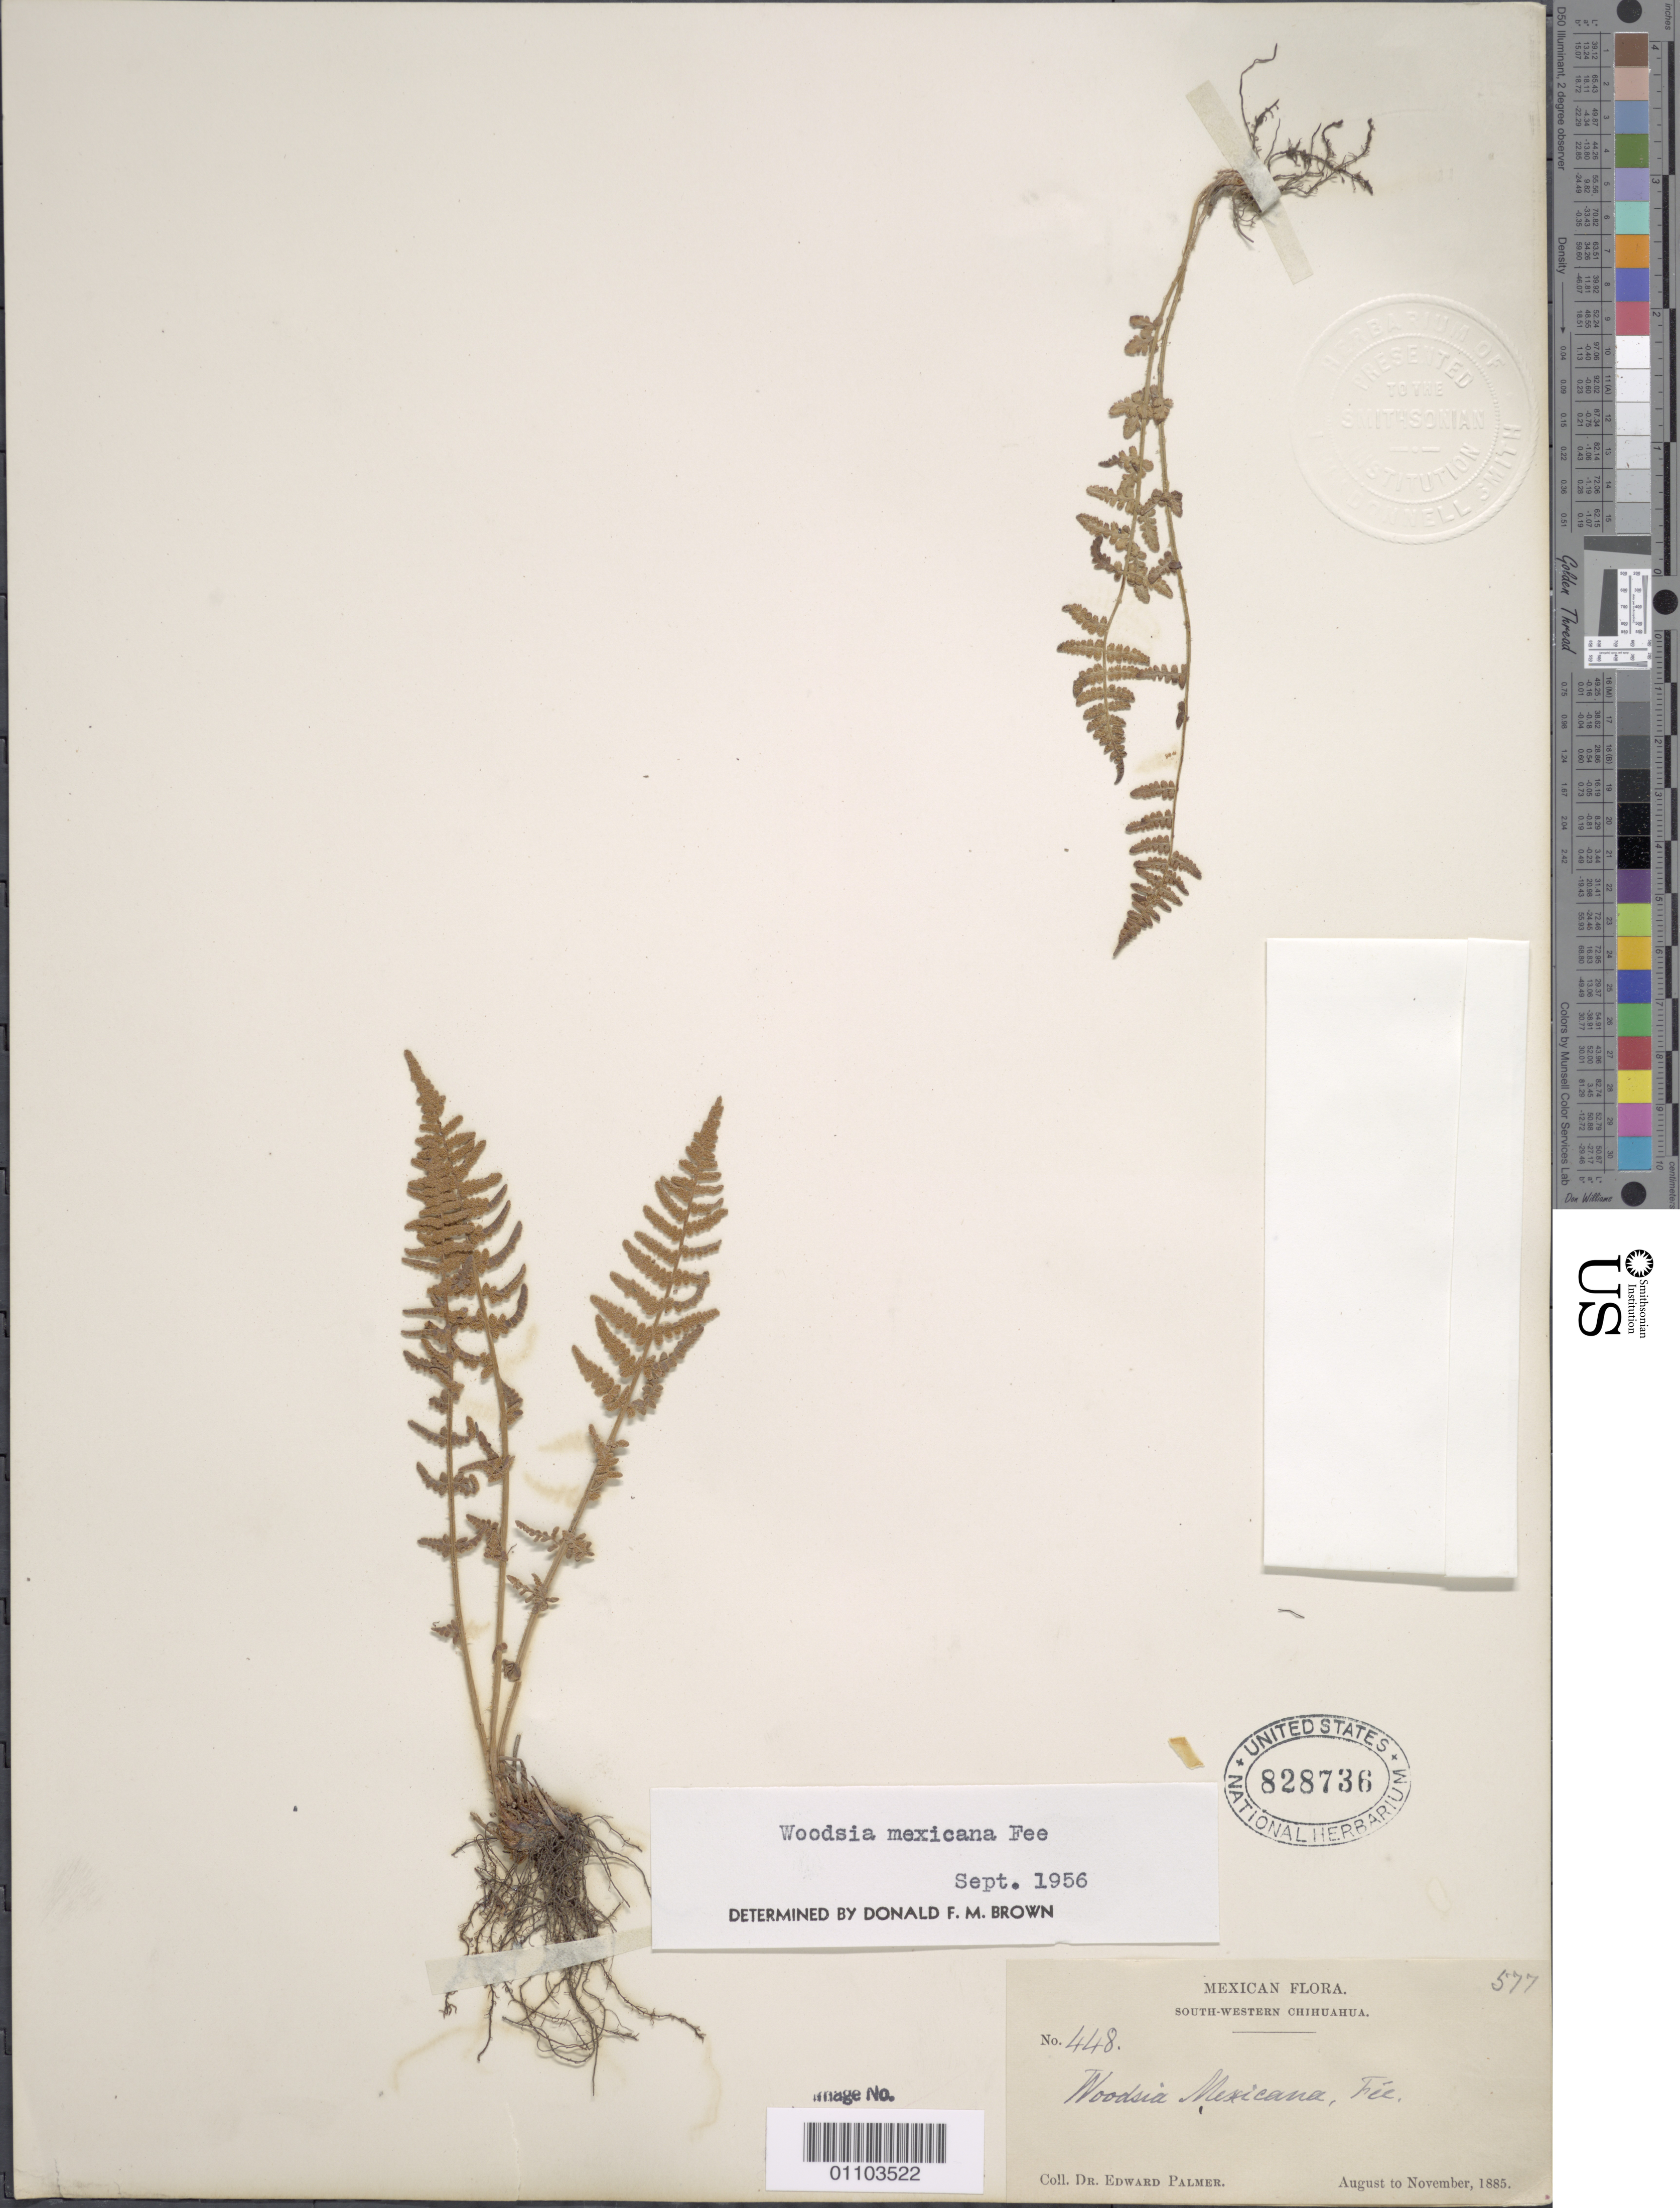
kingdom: Plantae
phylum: Tracheophyta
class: Polypodiopsida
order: Polypodiales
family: Woodsiaceae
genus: Woodsia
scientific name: Woodsia mexicana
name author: Fée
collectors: E. Palmer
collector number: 448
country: Mexico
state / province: Chihuahua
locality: SW Chihuahua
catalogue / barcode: US 828736